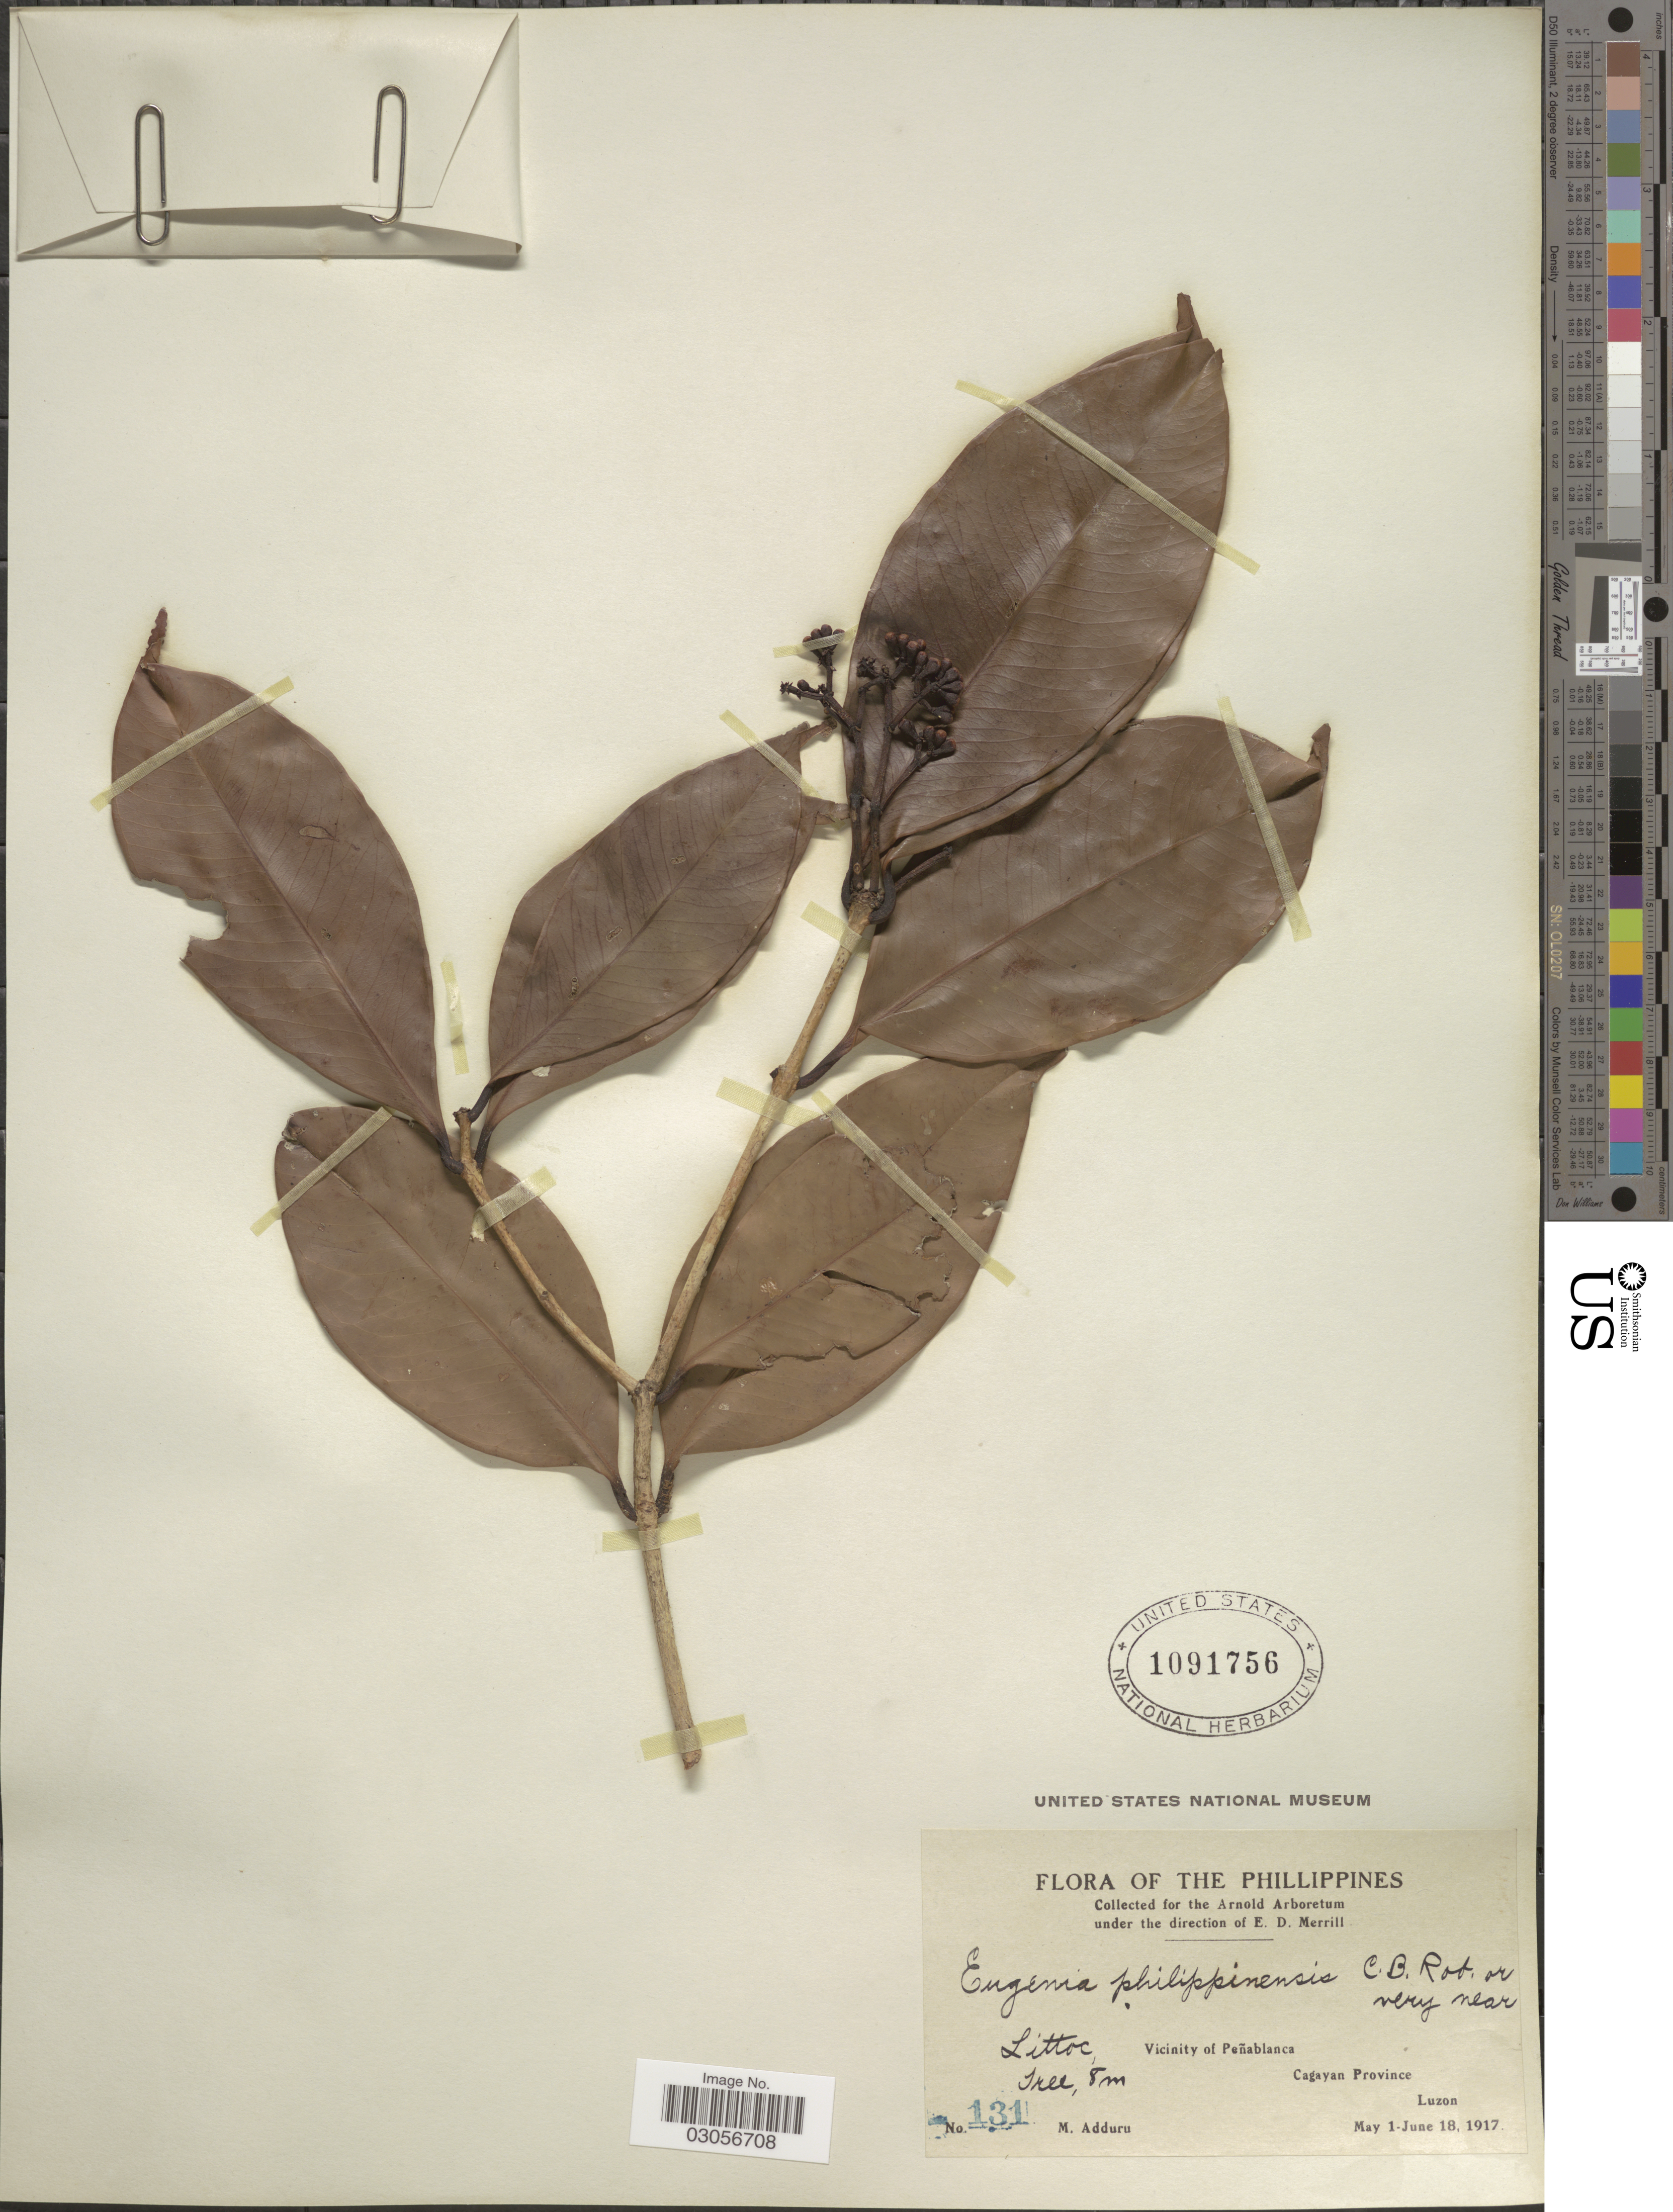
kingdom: Plantae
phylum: Tracheophyta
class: Magnoliopsida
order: Myrtales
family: Myrtaceae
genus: Syzygium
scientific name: Syzygium philippinense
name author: (C.B. Rob.) Merr.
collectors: M. Adduru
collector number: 131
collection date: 1917-05-01/1917-06-18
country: Philippines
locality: Littoc, Vicinity of Peñablanca, Cagayan Province, Luzon.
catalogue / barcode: US 1091756